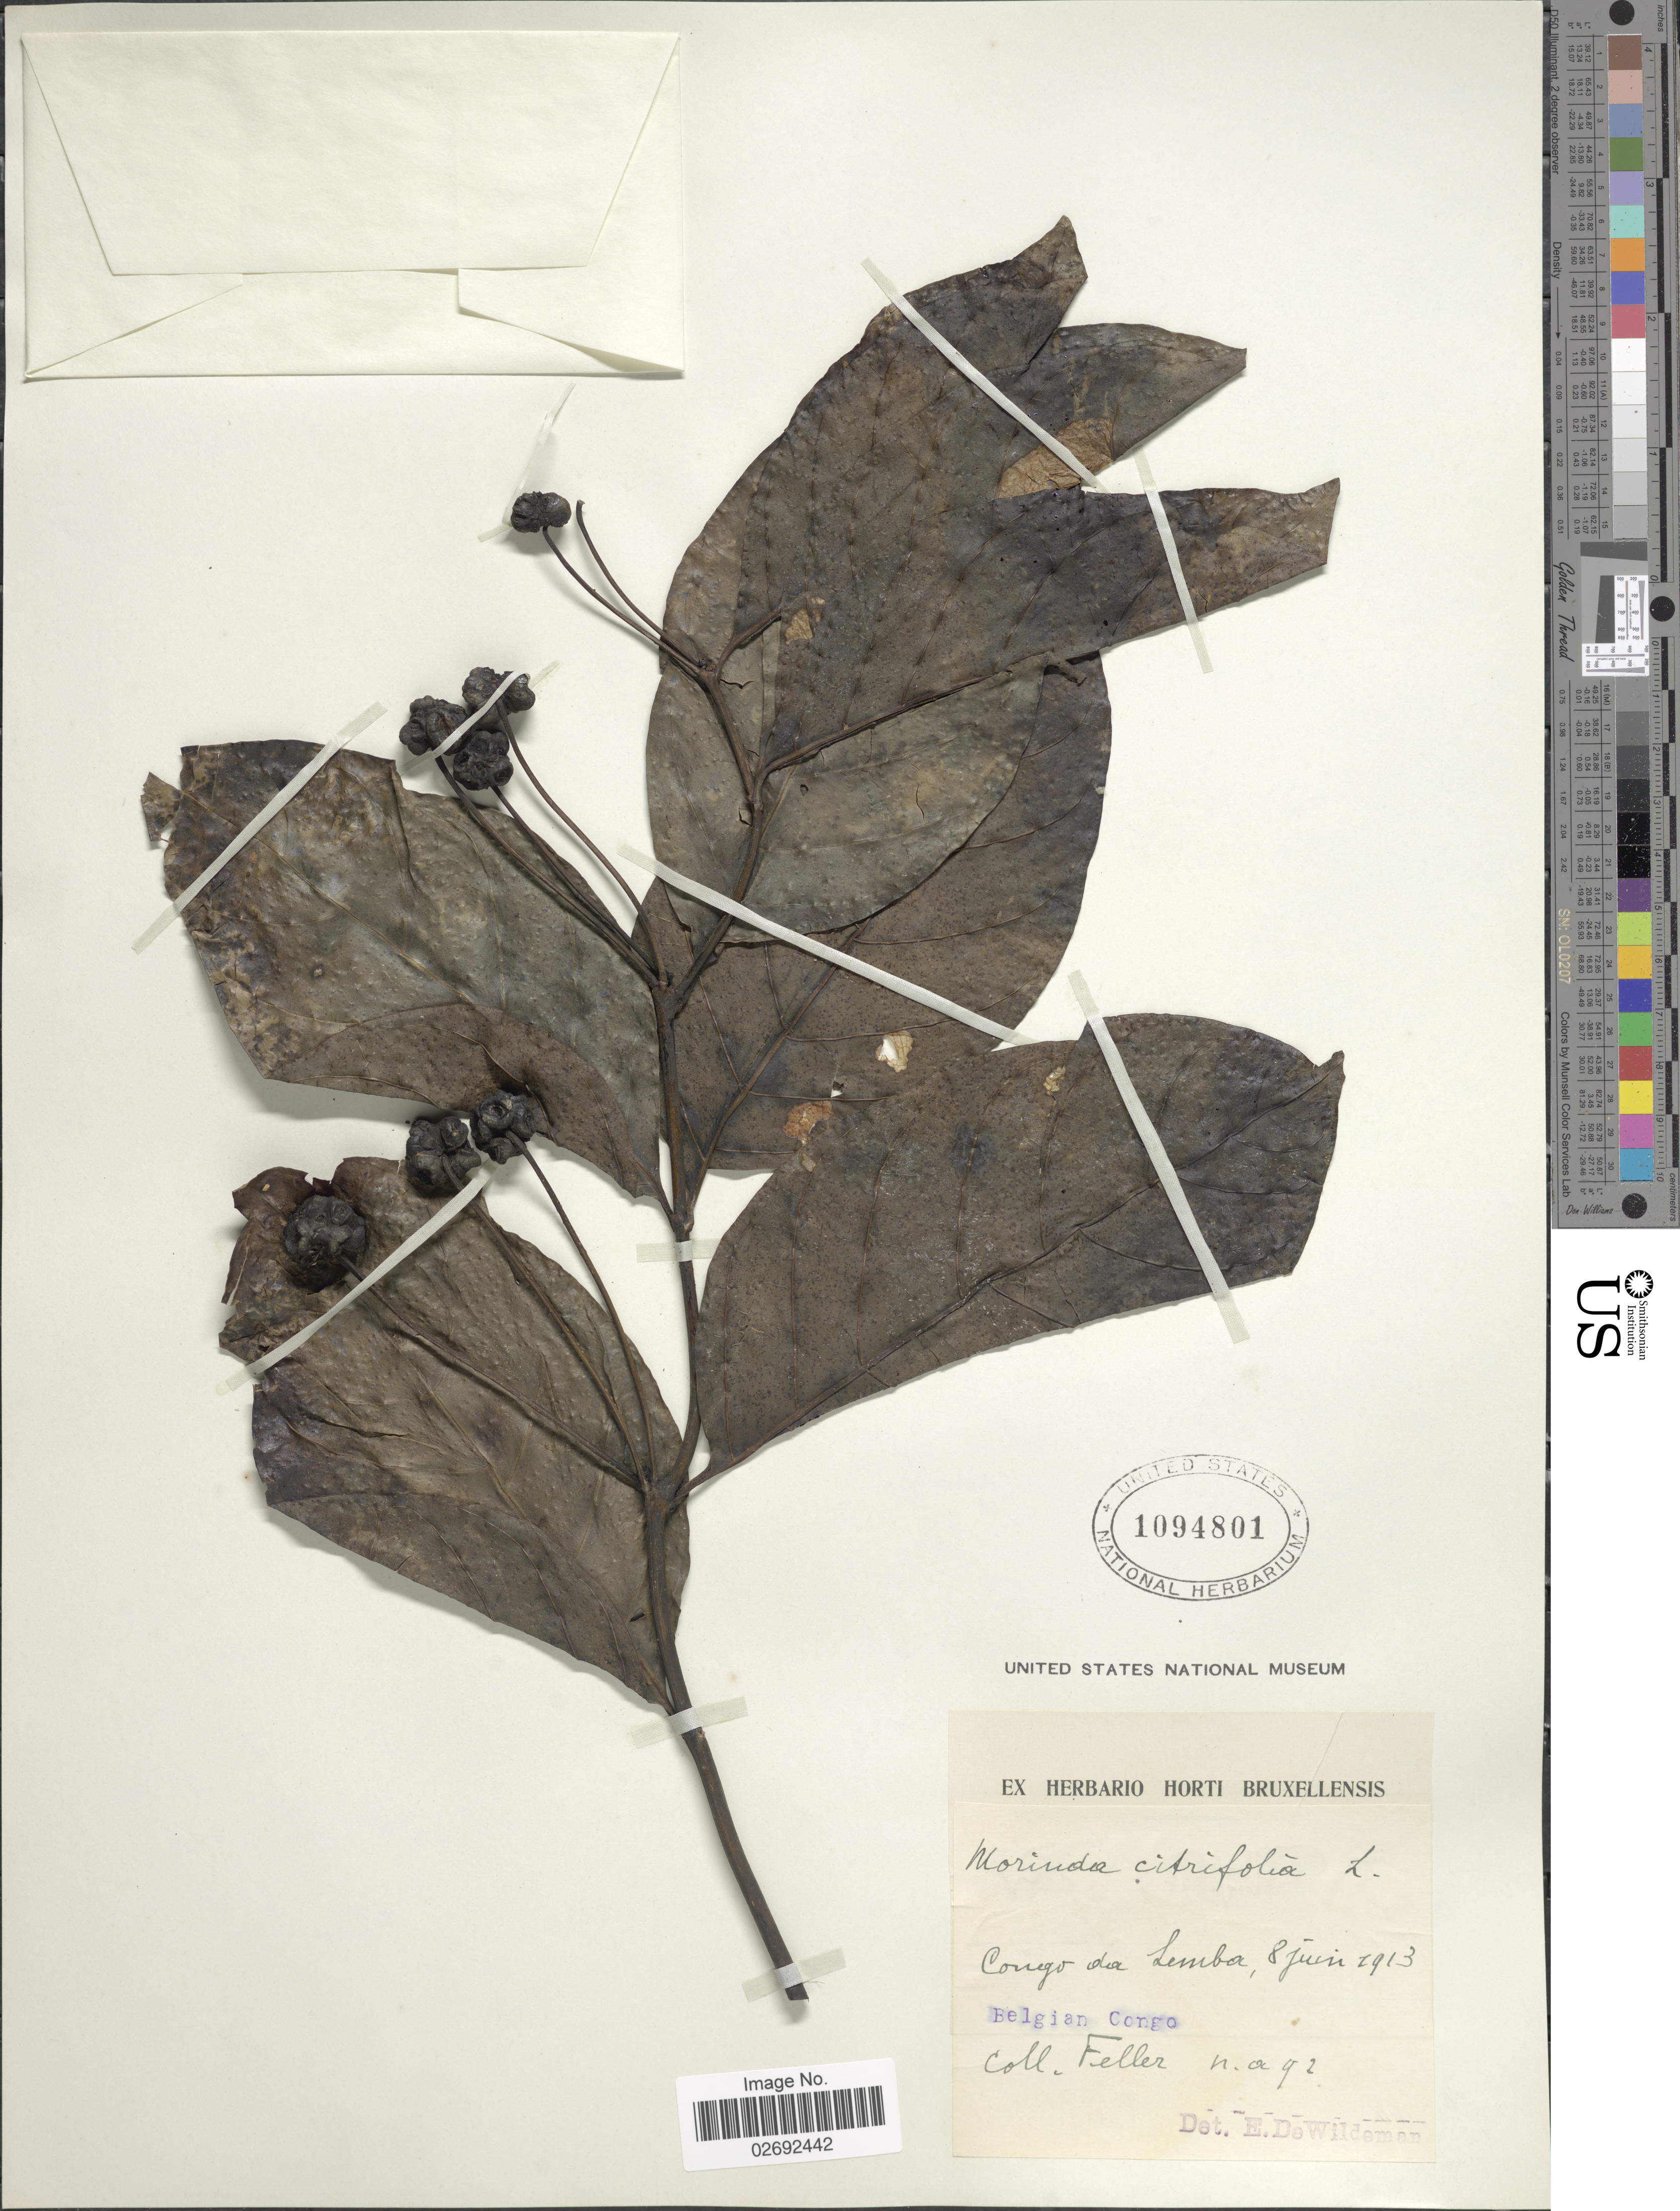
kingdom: Plantae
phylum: Tracheophyta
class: Magnoliopsida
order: Gentianales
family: Rubiaceae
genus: Morinda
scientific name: Morinda citrifolia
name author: L.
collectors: Feller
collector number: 92*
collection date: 1913-06-08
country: Congo, Democratic Republic of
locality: Congo da Lemba, Belgian Congo.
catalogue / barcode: US 1094801